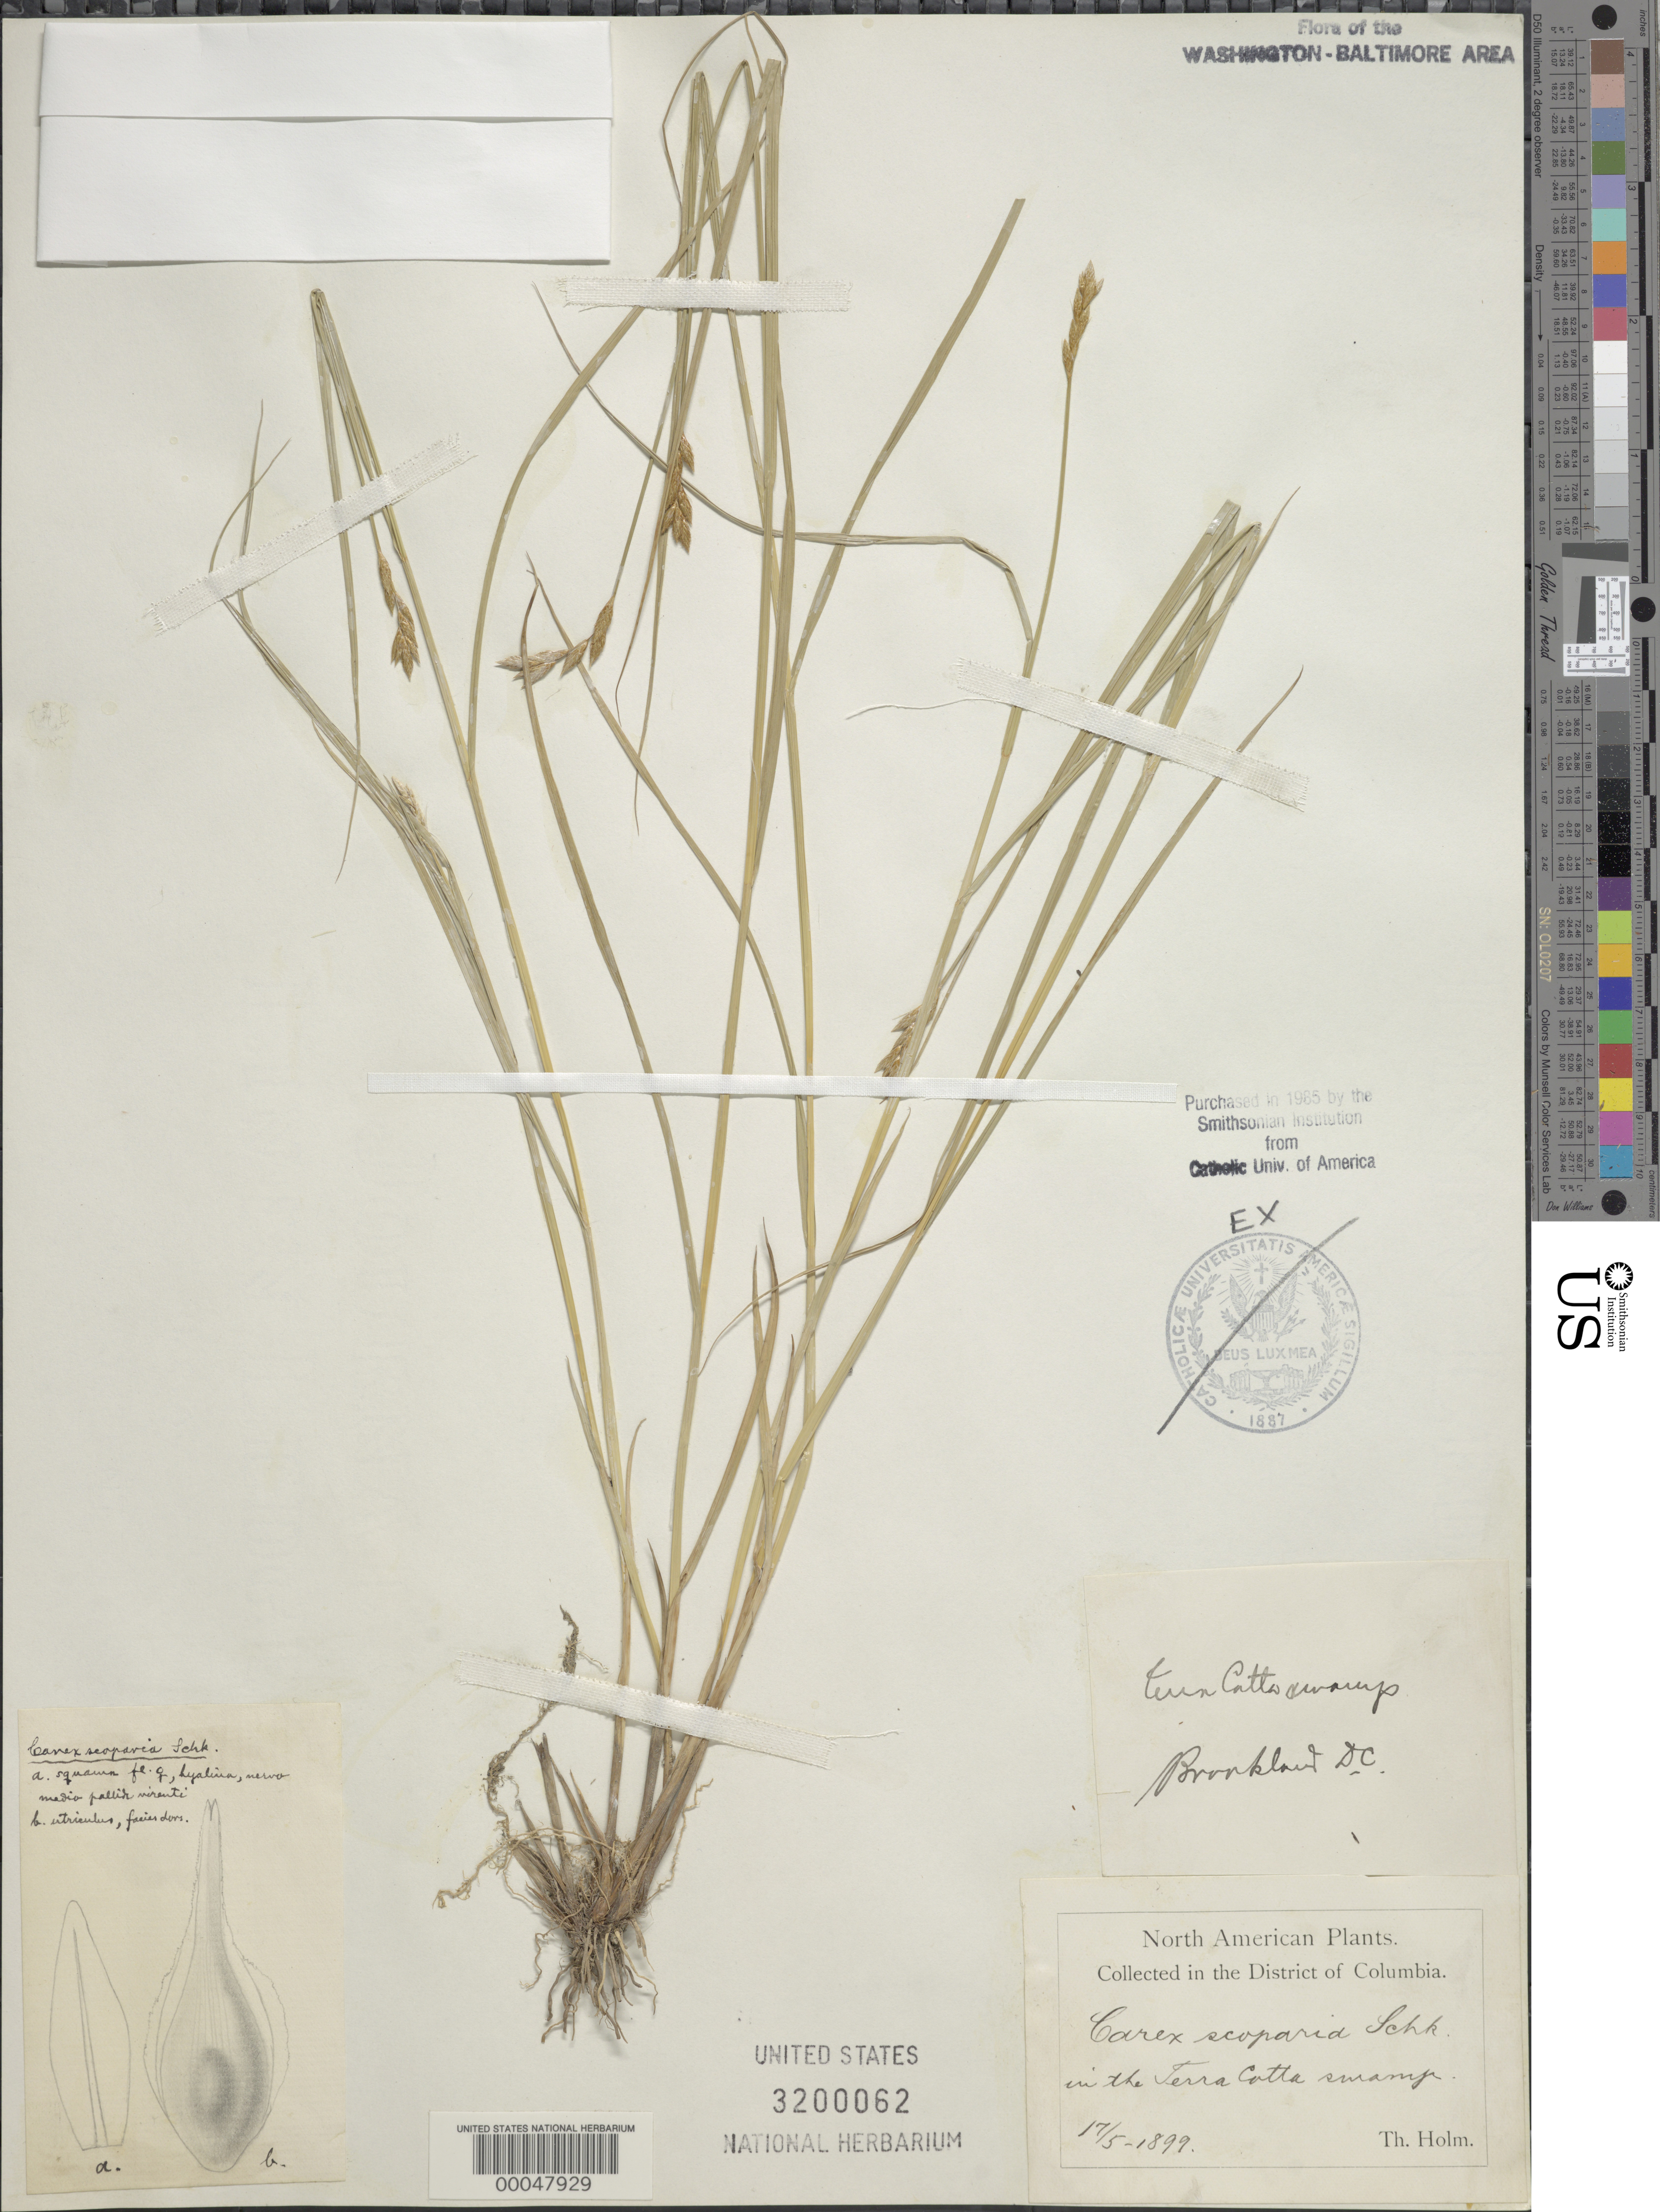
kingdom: Plantae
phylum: Tracheophyta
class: Liliopsida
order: Poales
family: Cyperaceae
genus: Carex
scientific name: Carex scoparia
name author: Schkuhr ex Willd.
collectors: T. Holm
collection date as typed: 17 May 1899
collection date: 1899-05-17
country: United States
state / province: District of Columbia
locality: Terra Cotta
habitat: Swamp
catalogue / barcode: US 3200062